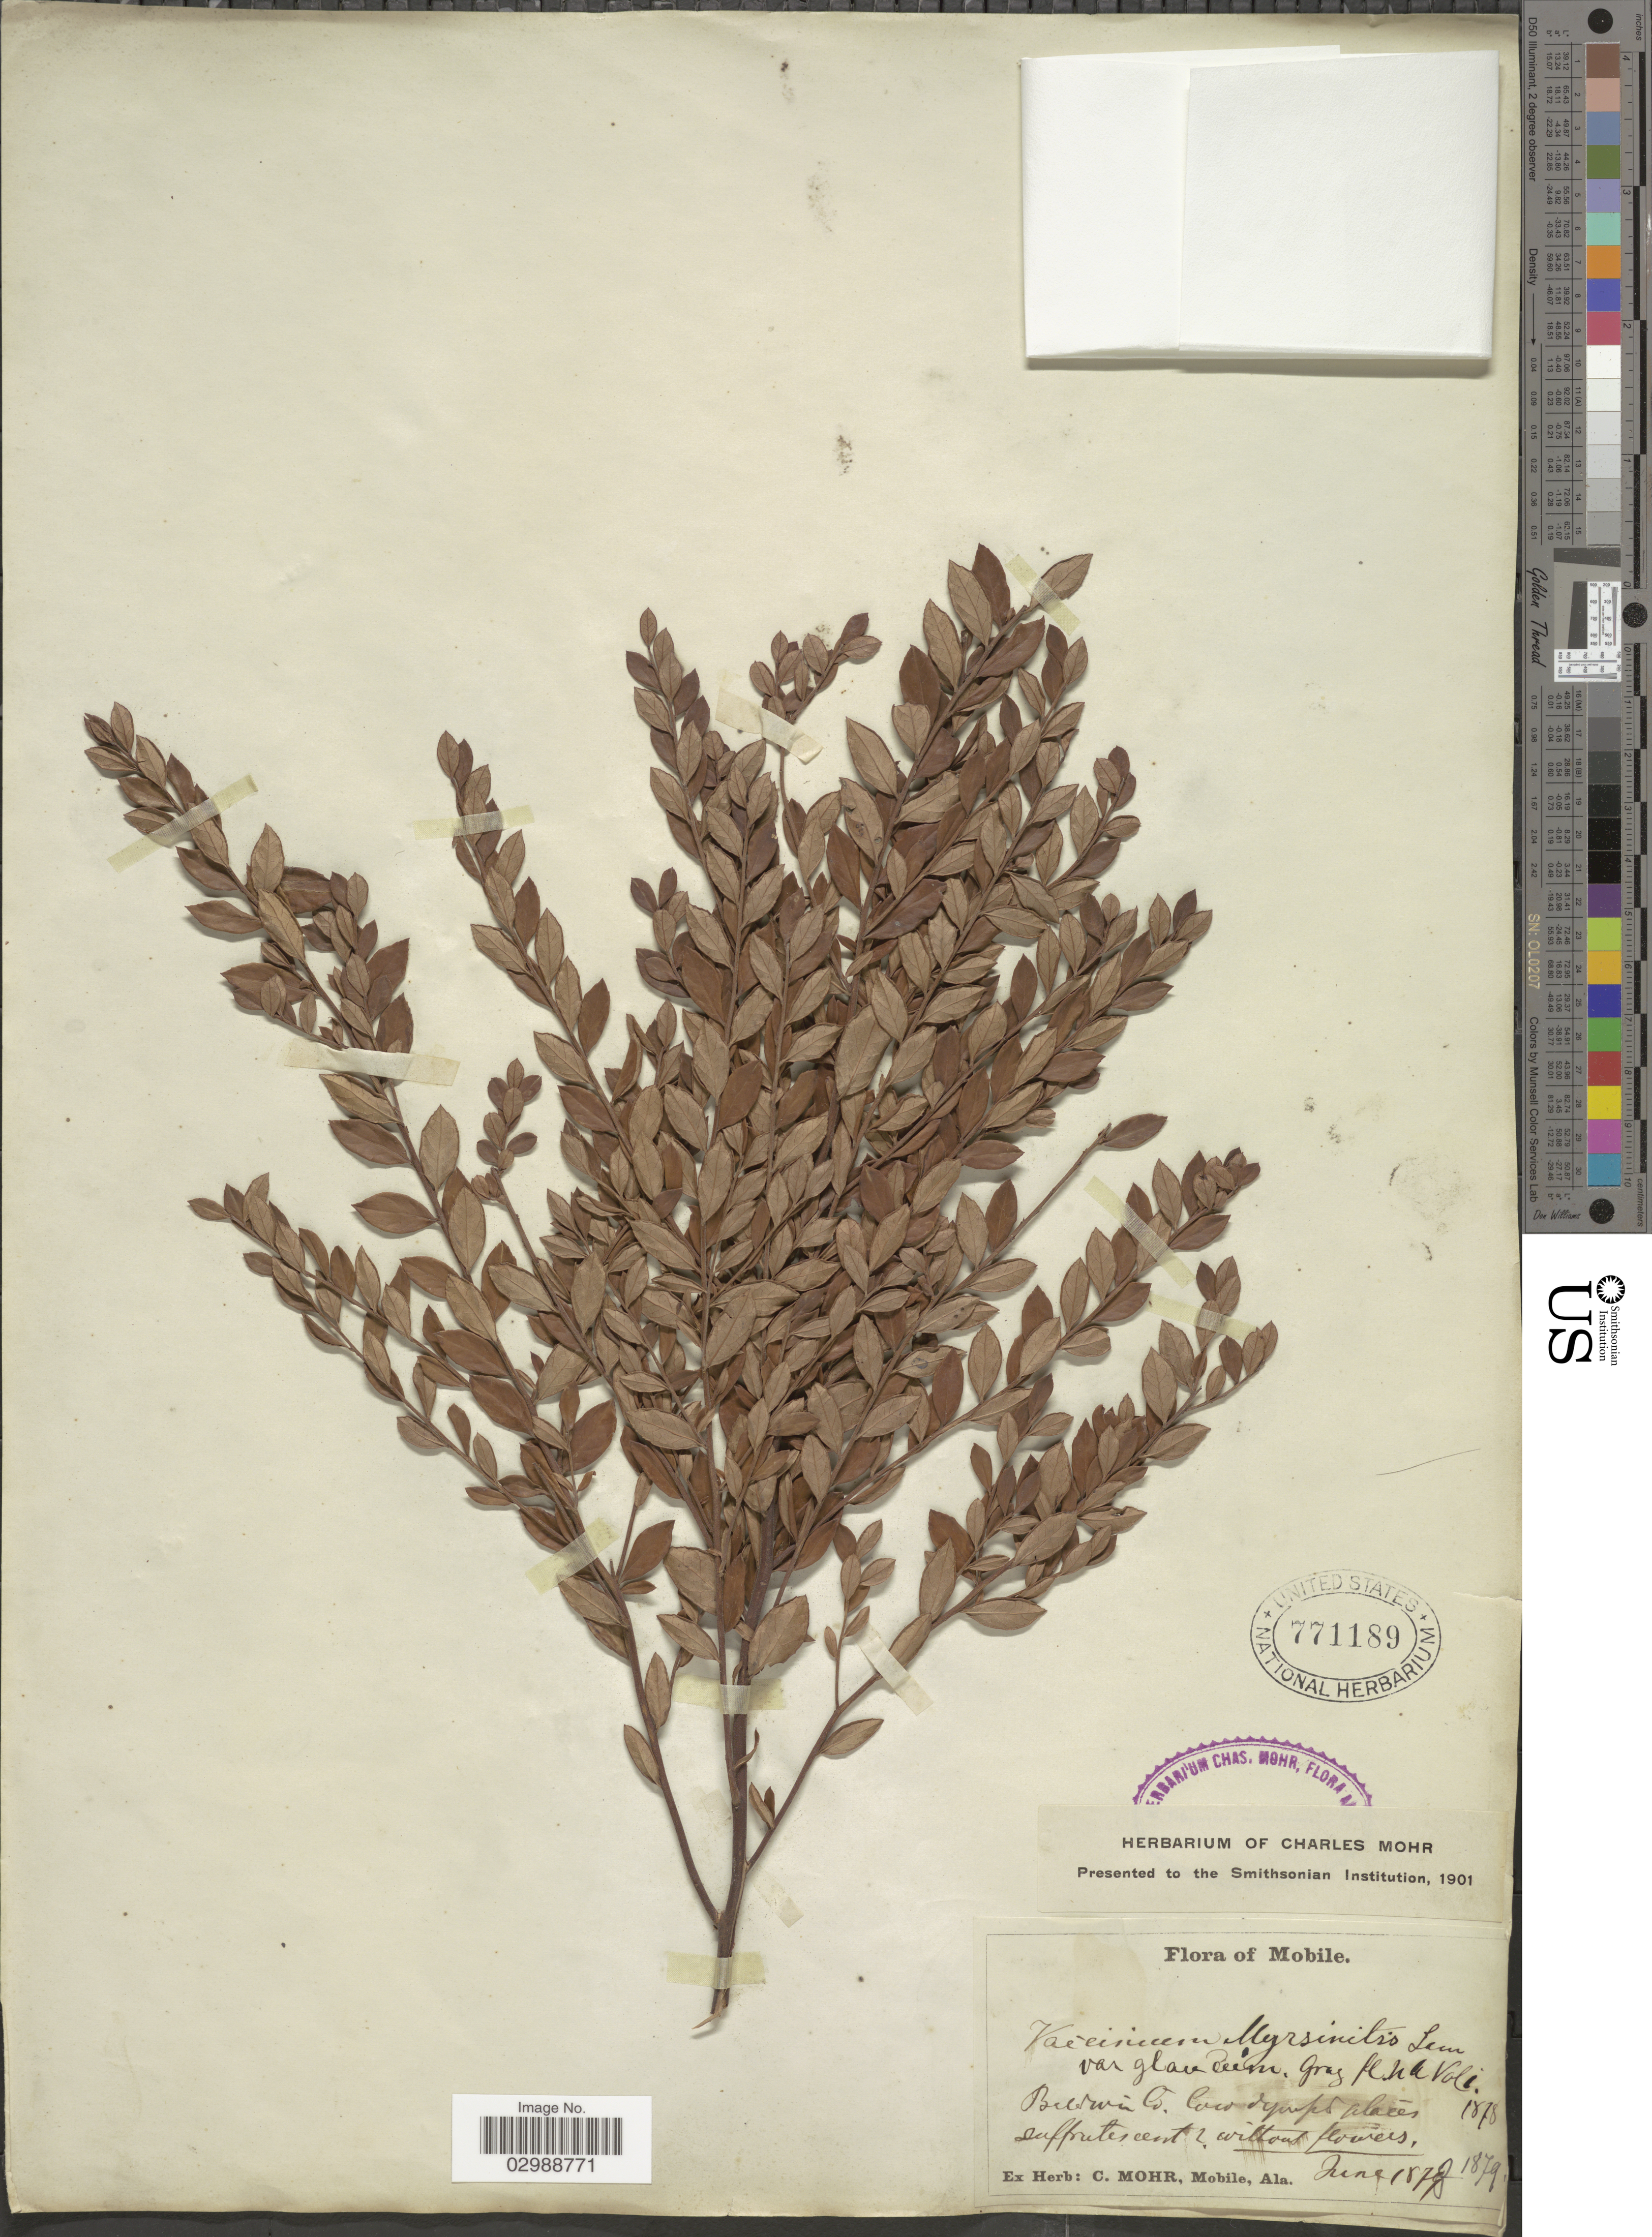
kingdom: Plantae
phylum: Tracheophyta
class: Magnoliopsida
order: Ericales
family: Ericaceae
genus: Vaccinium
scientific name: Vaccinium myrsinites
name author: Lam.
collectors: ex herb. C. Mohr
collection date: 1879-06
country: United States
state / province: Alabama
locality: Mobile. Baldwin Co.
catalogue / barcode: US 771189